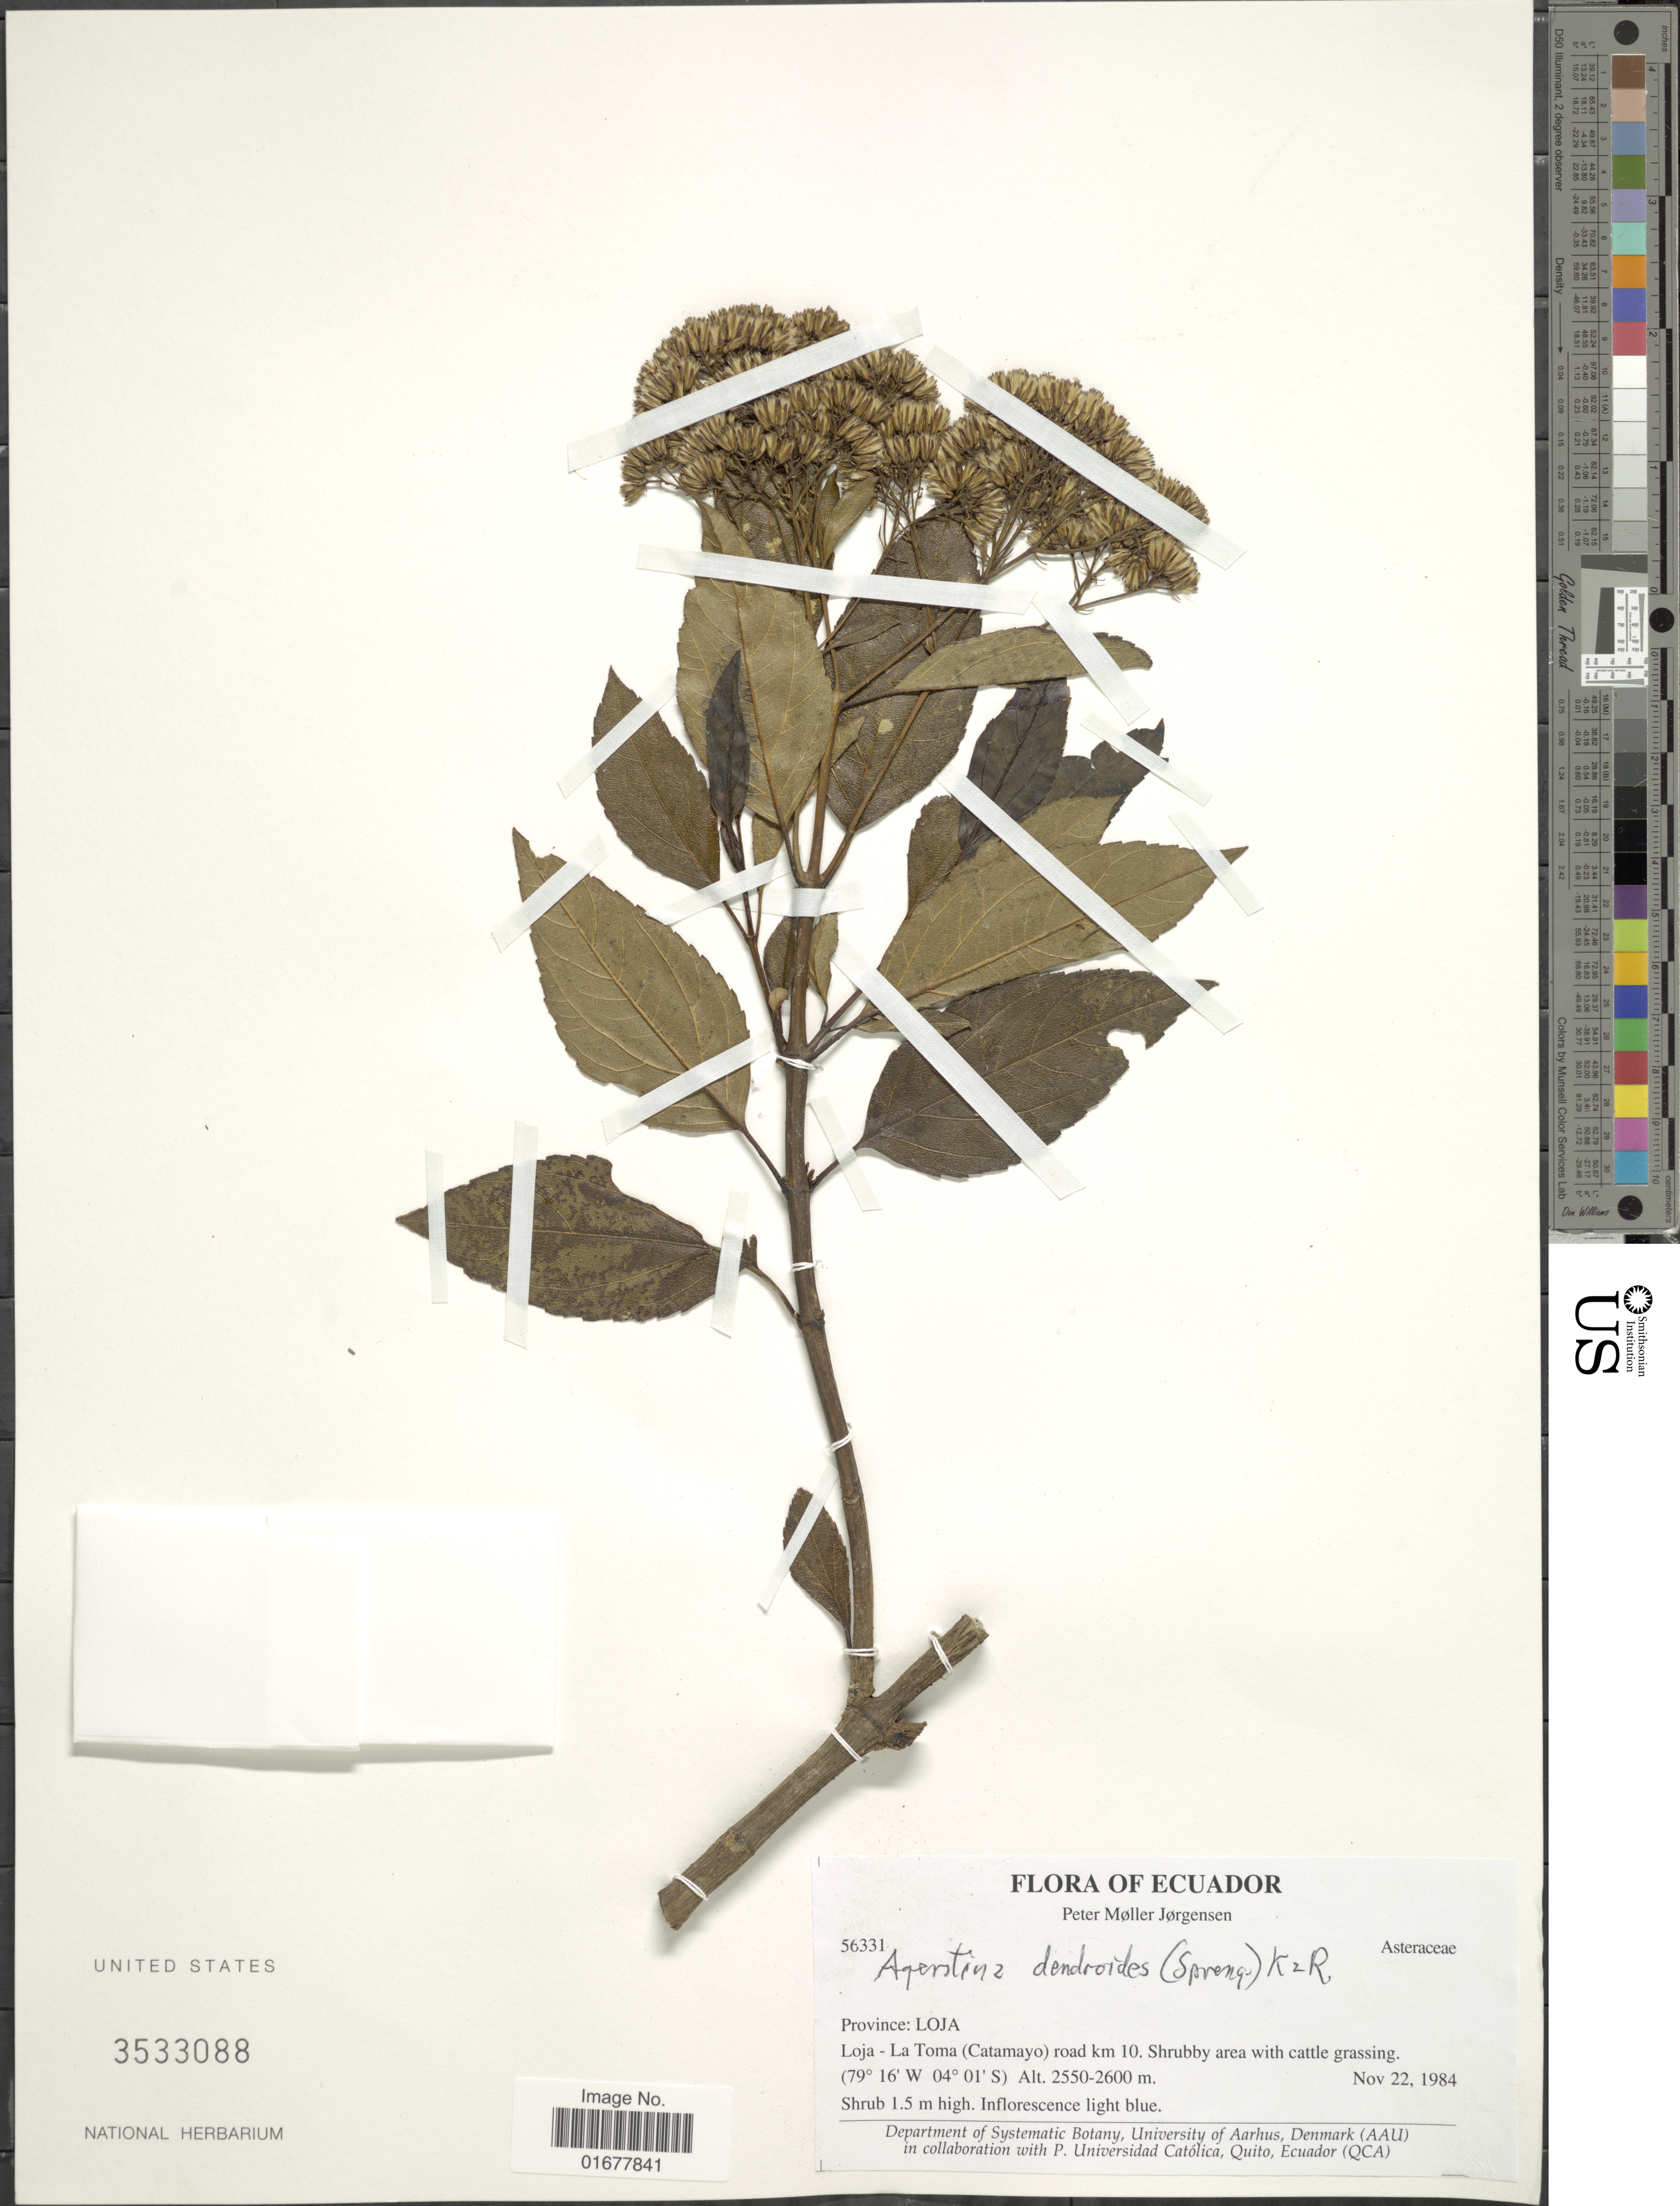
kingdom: Plantae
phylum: Tracheophyta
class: Magnoliopsida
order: Asterales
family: Asteraceae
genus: Ageratina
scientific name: Ageratina dendroides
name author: (Spreng.) R.M. King & H. Rob.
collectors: P. M. Jørgensen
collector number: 56331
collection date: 1984-11-22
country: Ecuador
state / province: Loja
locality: Province: Loja, Loja - La Toma (Catamayo) road km 10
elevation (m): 2550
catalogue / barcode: US 3533088